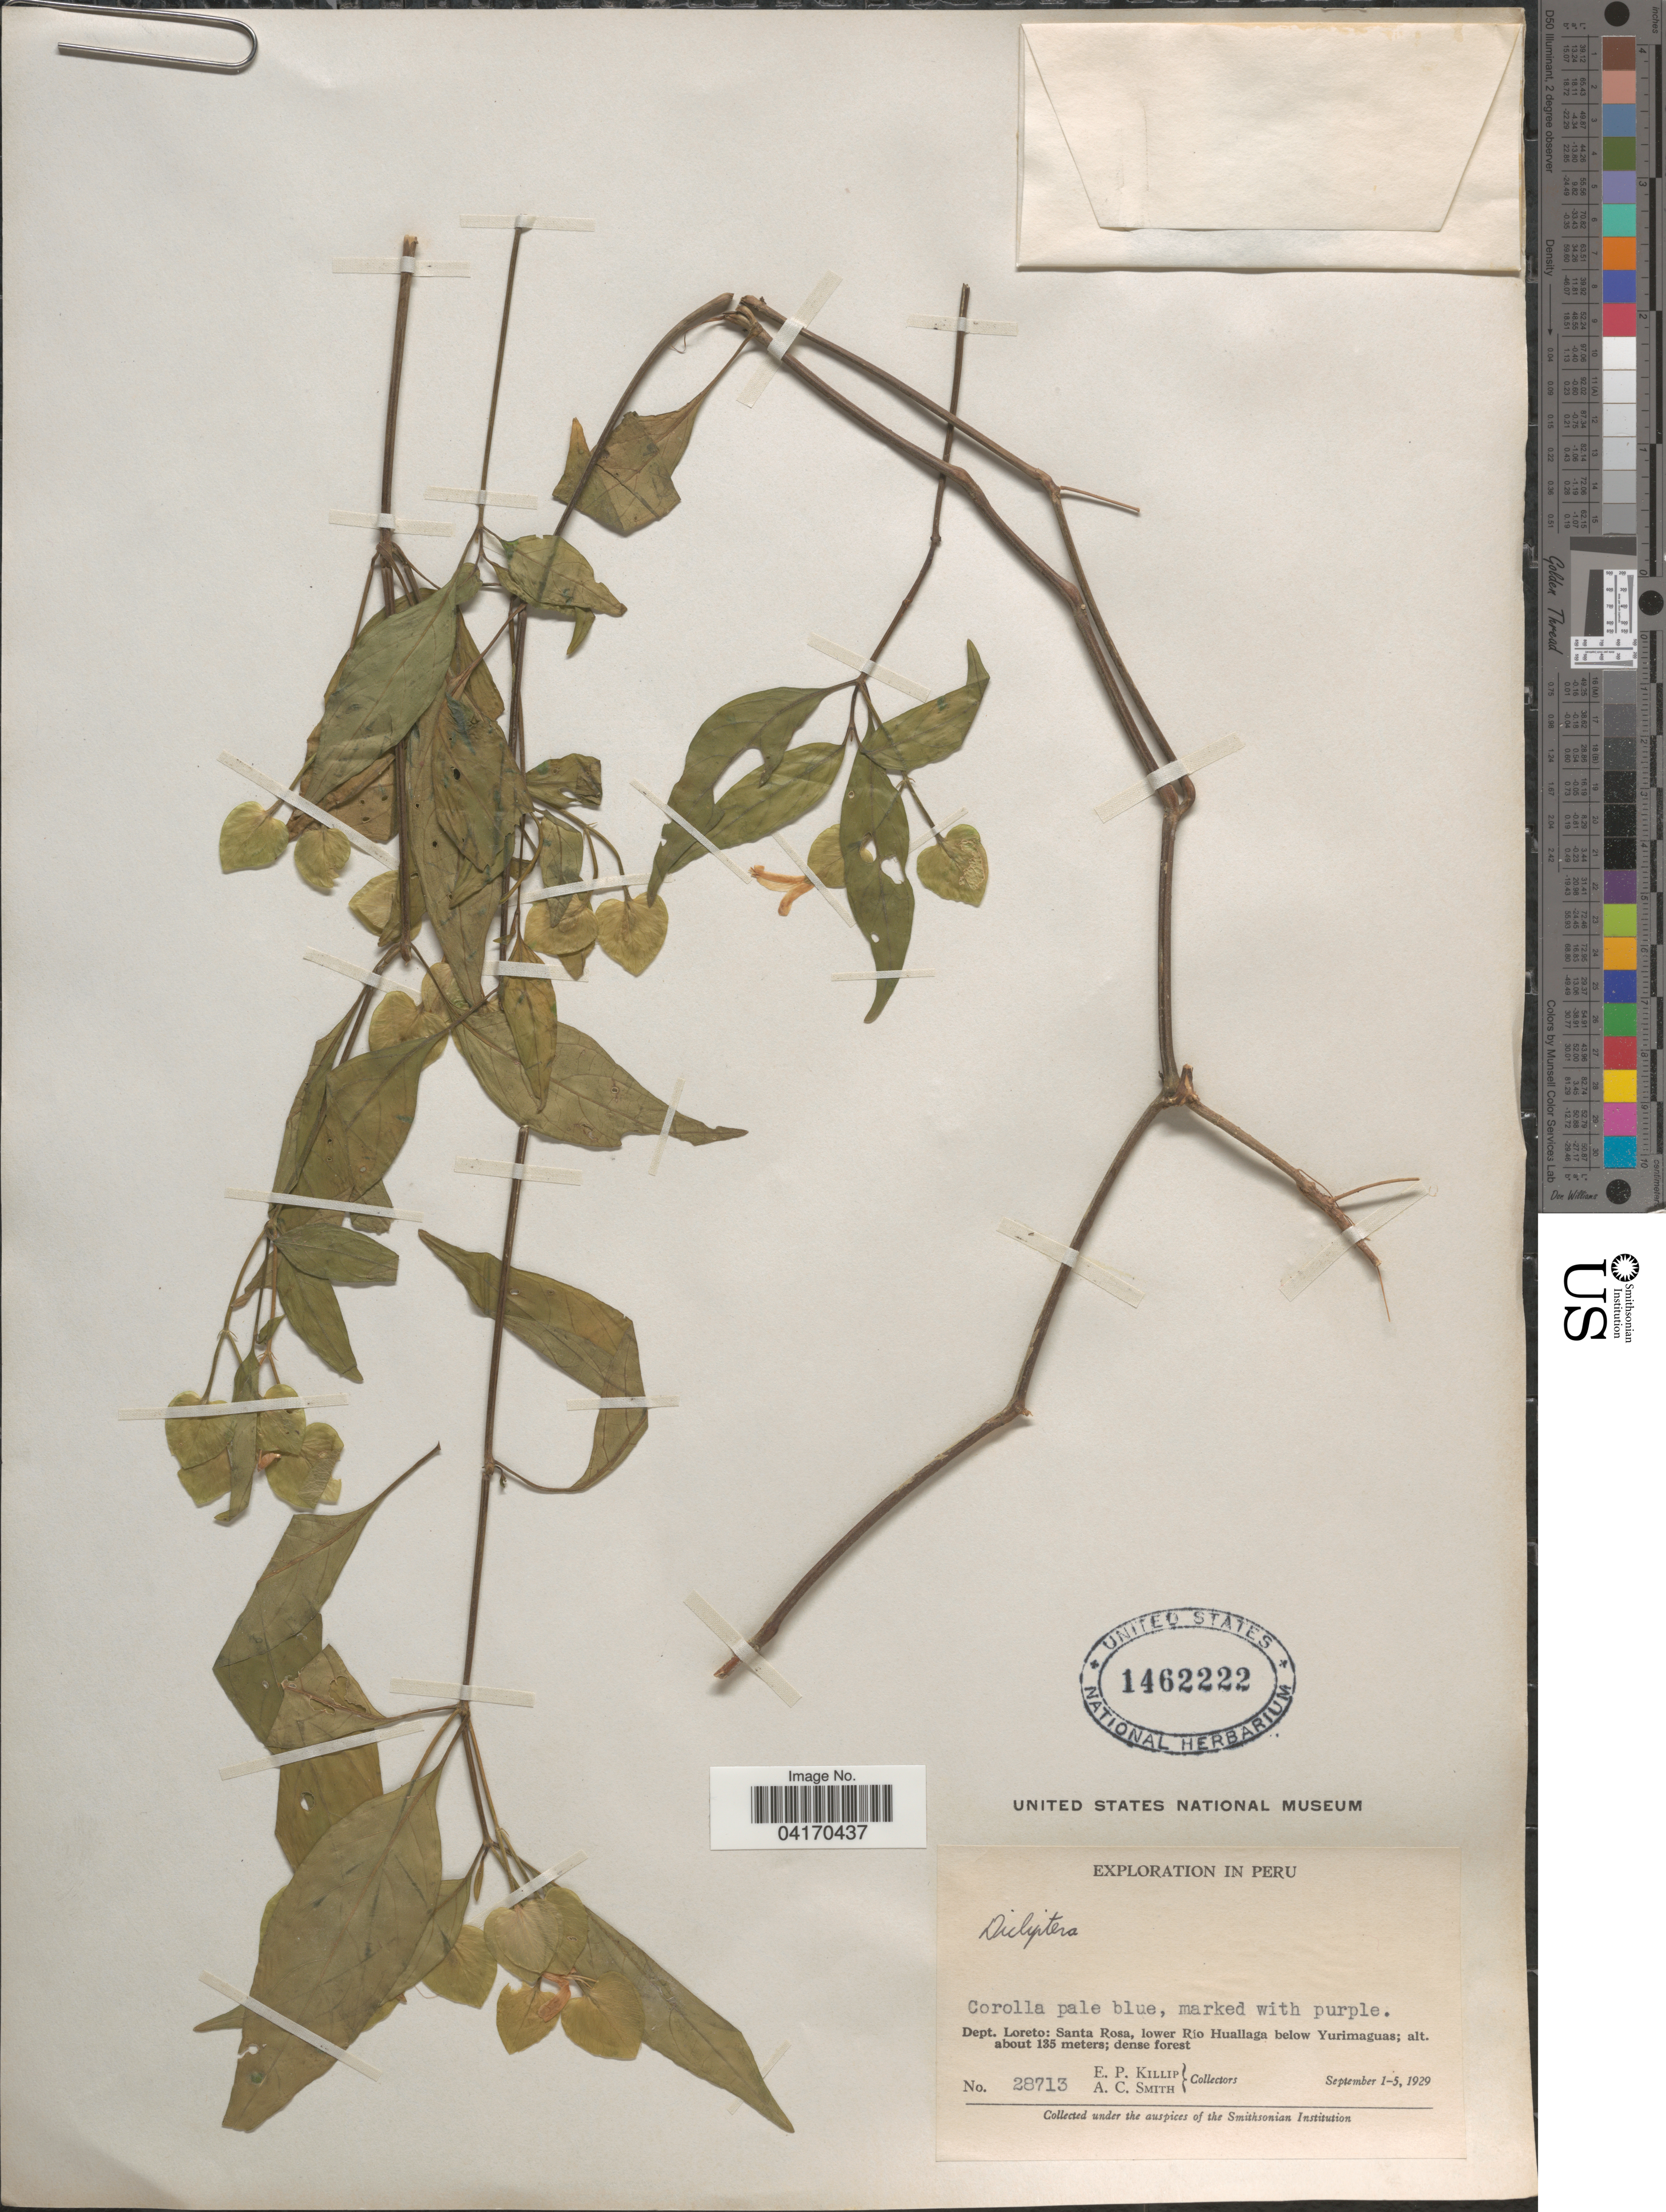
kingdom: Plantae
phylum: Tracheophyta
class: Magnoliopsida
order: Lamiales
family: Acanthaceae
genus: Dicliptera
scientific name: Dicliptera sp.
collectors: E. P. Killip & A. C. Smith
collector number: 28713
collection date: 1929-09-01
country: Peru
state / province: Loreto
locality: Exploration in Peru. Dept. Loreto: Santa Rosa, lower Río Huallaga below Yurimaguas.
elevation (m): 135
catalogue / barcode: US 1462222